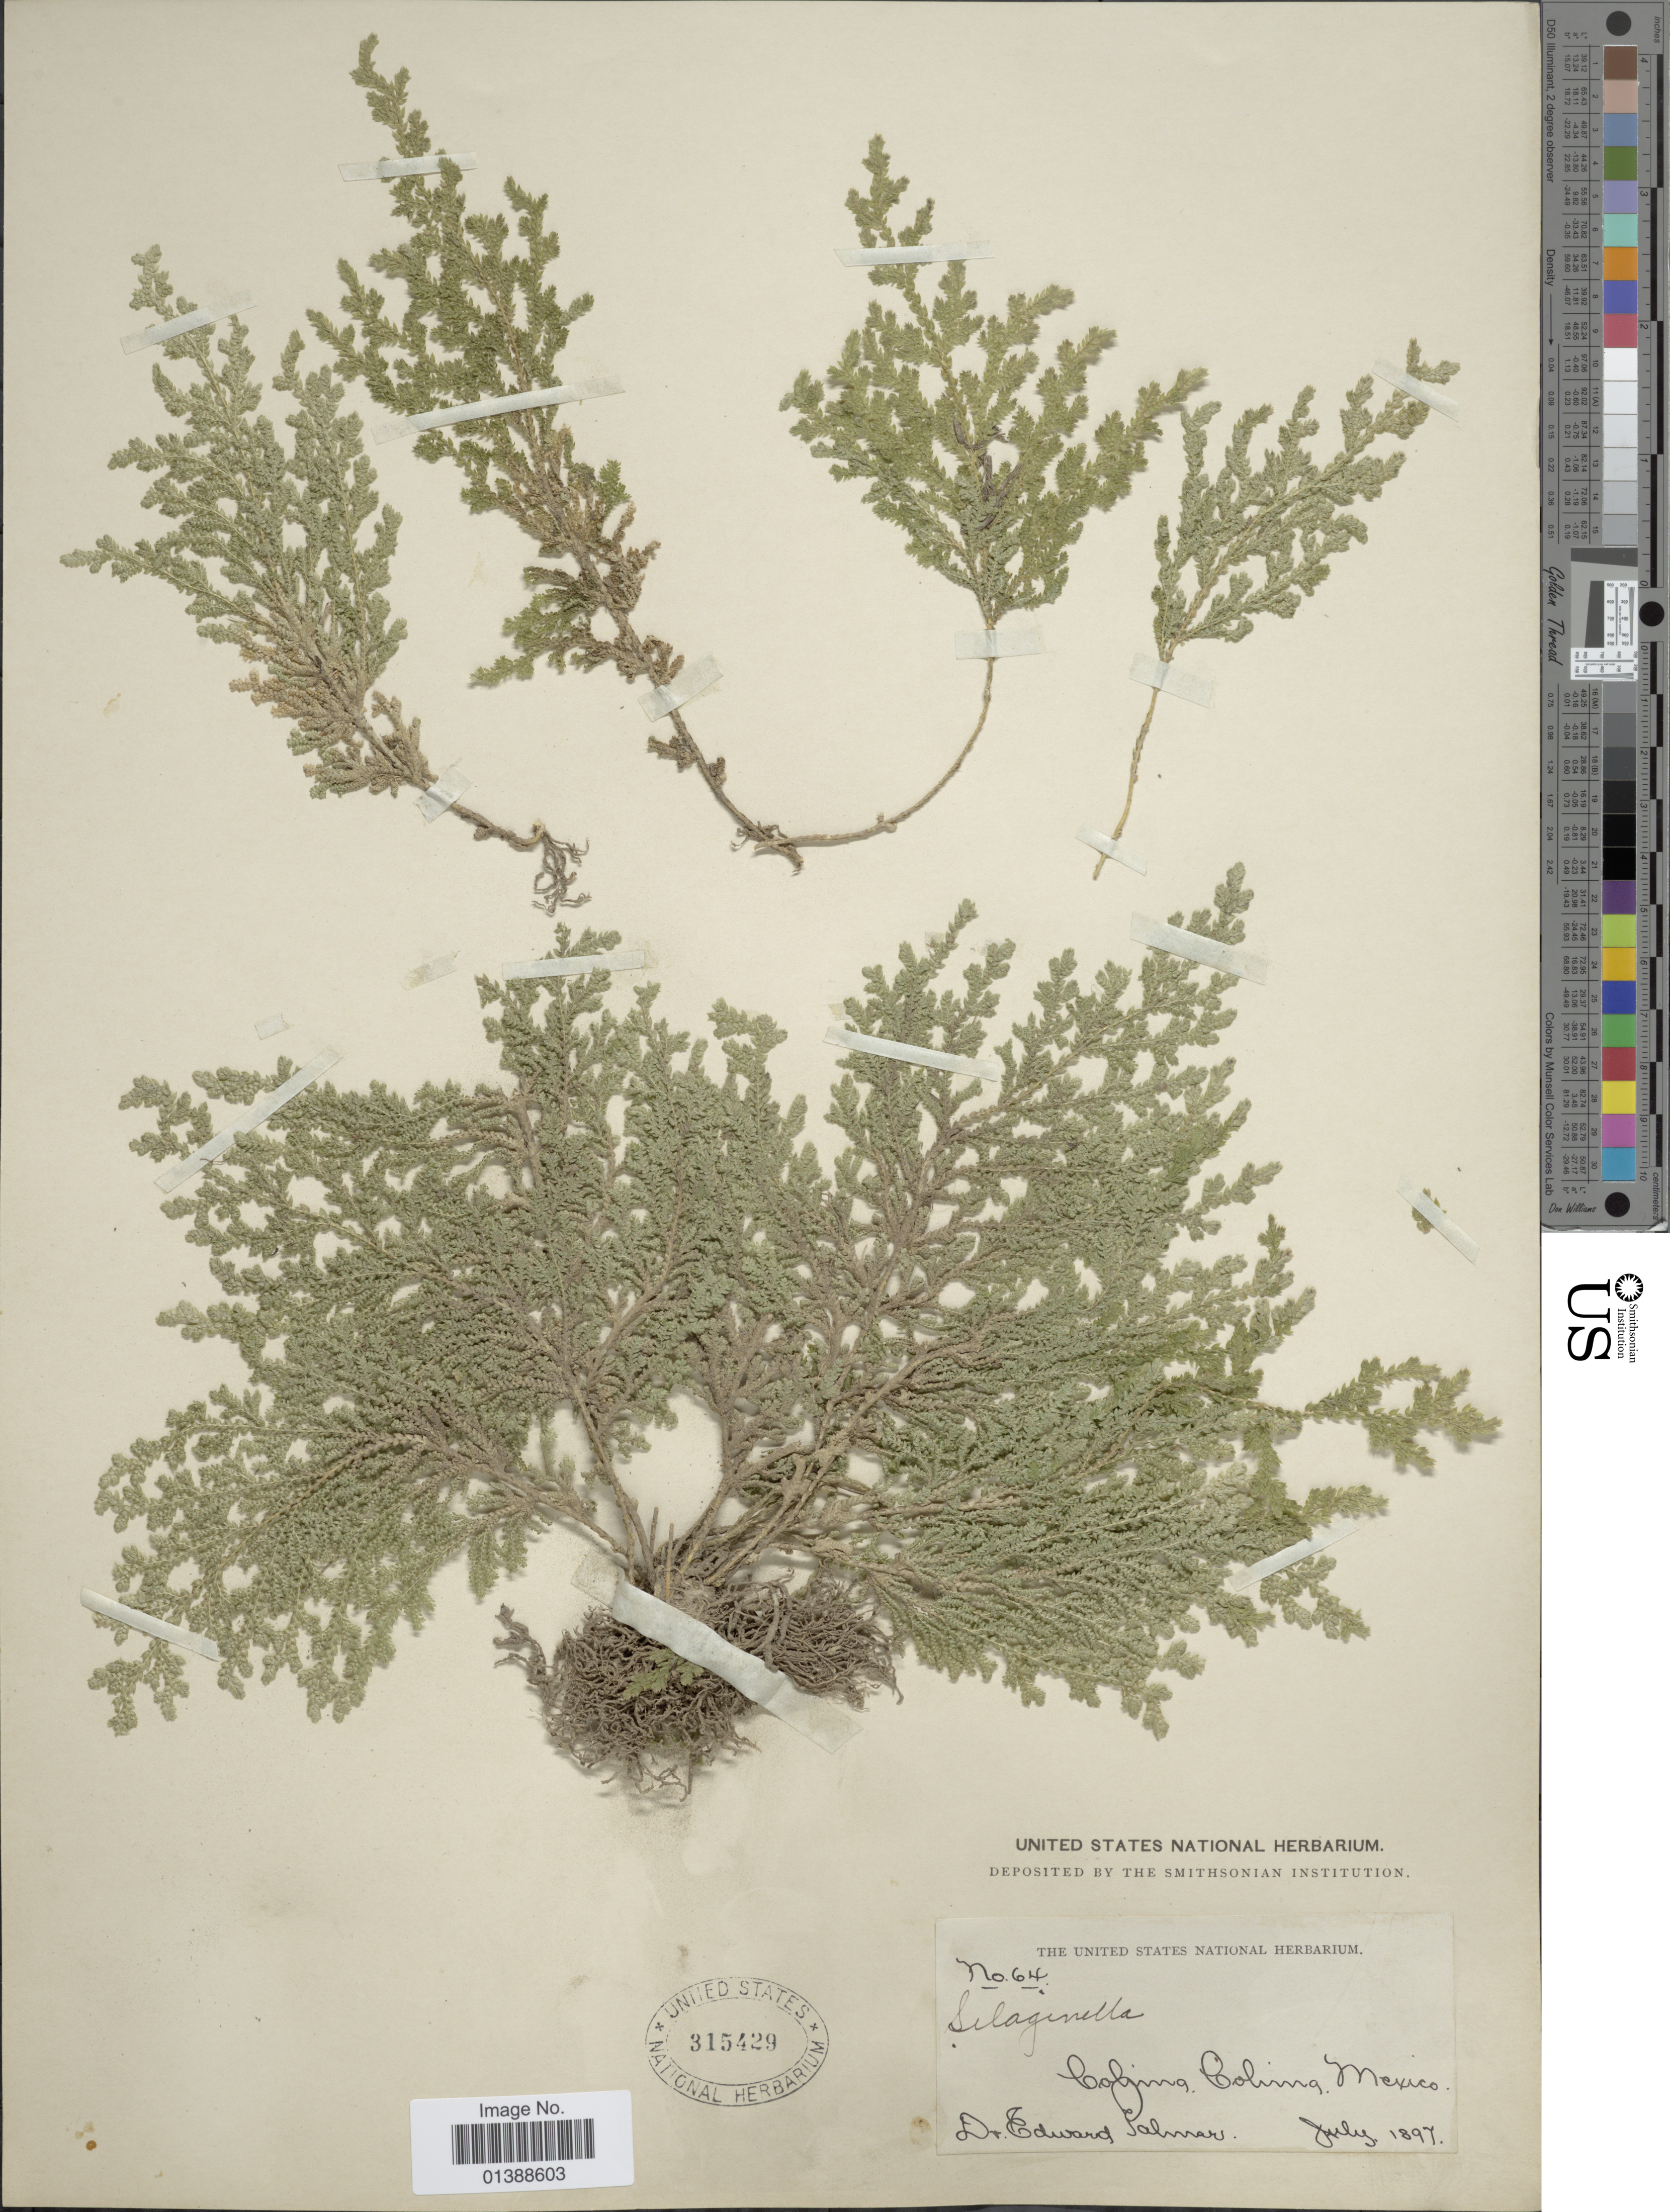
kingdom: Plantae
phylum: Tracheophyta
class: Lycopodiopsida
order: Selaginellales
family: Selaginellaceae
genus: Selaginella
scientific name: Selaginella pallescens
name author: (C. Presl) Spring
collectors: E. Palmer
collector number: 64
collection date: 1897-07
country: Mexico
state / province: Colima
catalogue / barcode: US 315429